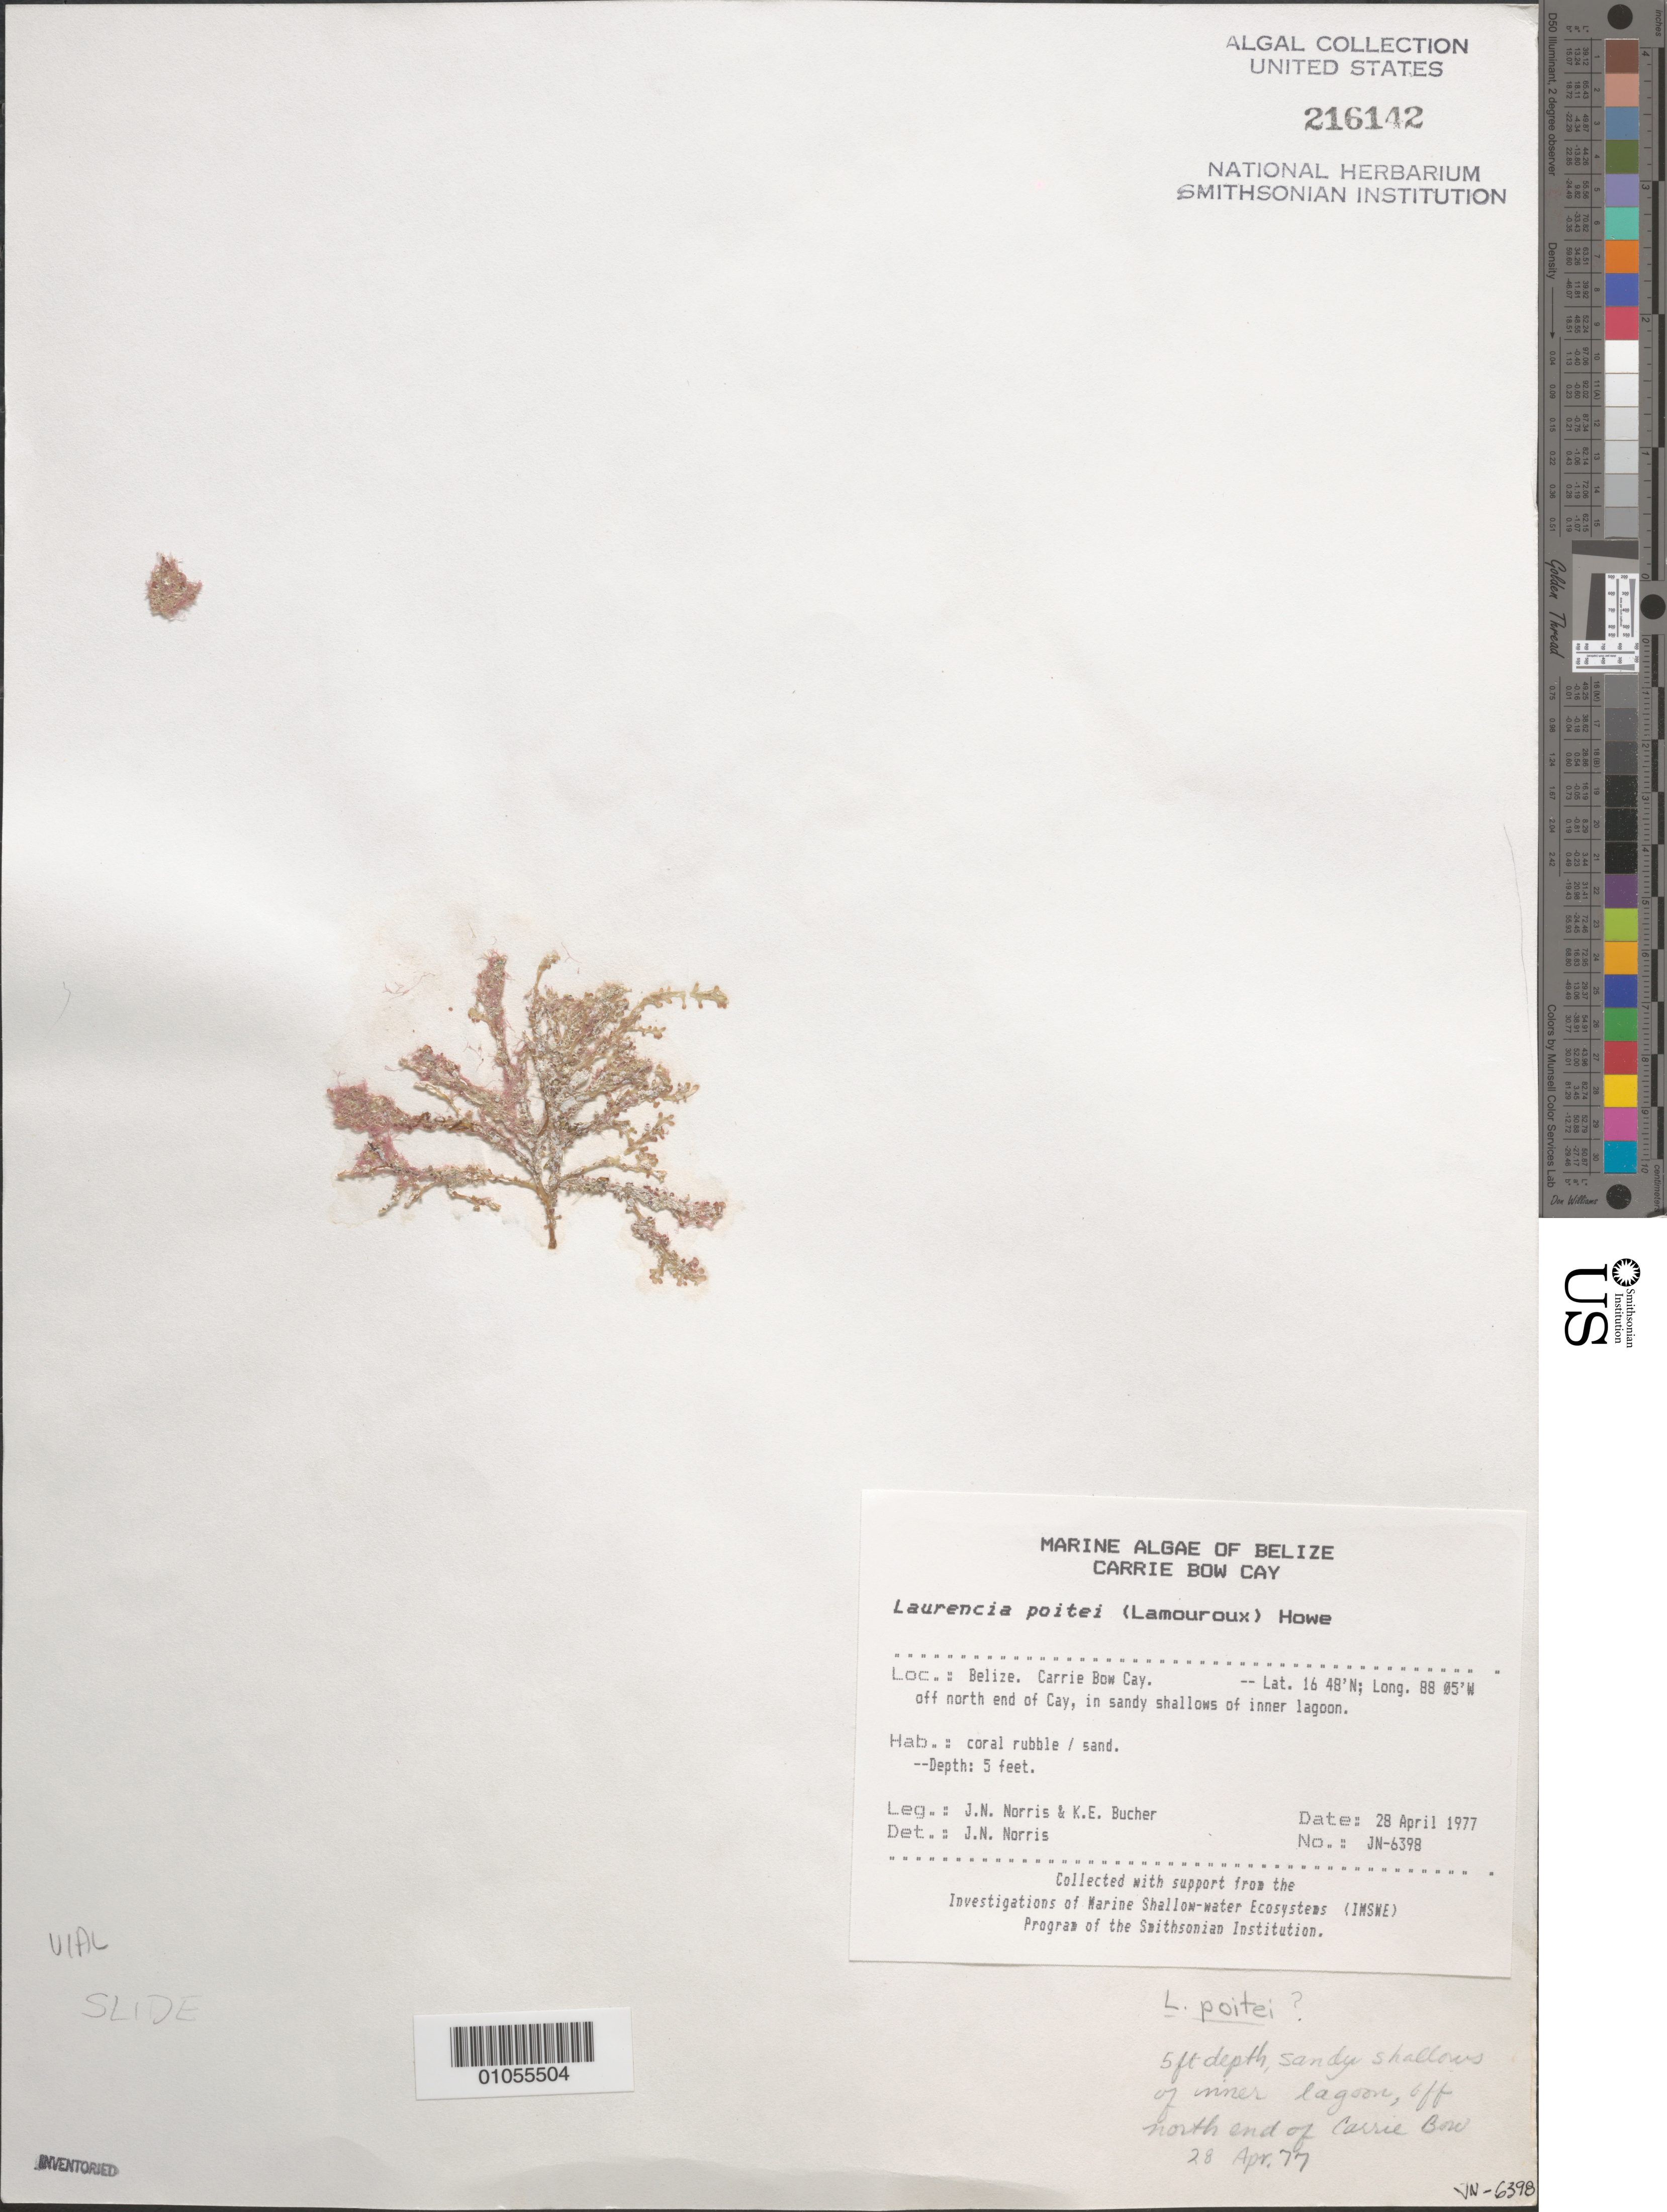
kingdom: Plantae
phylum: Rhodophyta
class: Florideophyceae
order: Ceramiales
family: Rhodomelaceae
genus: Yuzurua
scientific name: Yuzurua poiteaui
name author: (J.V.Lamouroux) Martin-Lescanne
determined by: Brooks, B. L., (BOT), Smithsonian Institution - National Museum of Natural History (UNITED STATES)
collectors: J. N. Norris & K. E. Bucher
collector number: JN-6398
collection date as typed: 28 Apr 1977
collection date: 1977-04-28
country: Belize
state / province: Stann Creek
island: Carrie Bow Cay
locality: Off north end of the cay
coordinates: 16 48'N, 88 05'W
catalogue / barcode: US 216142